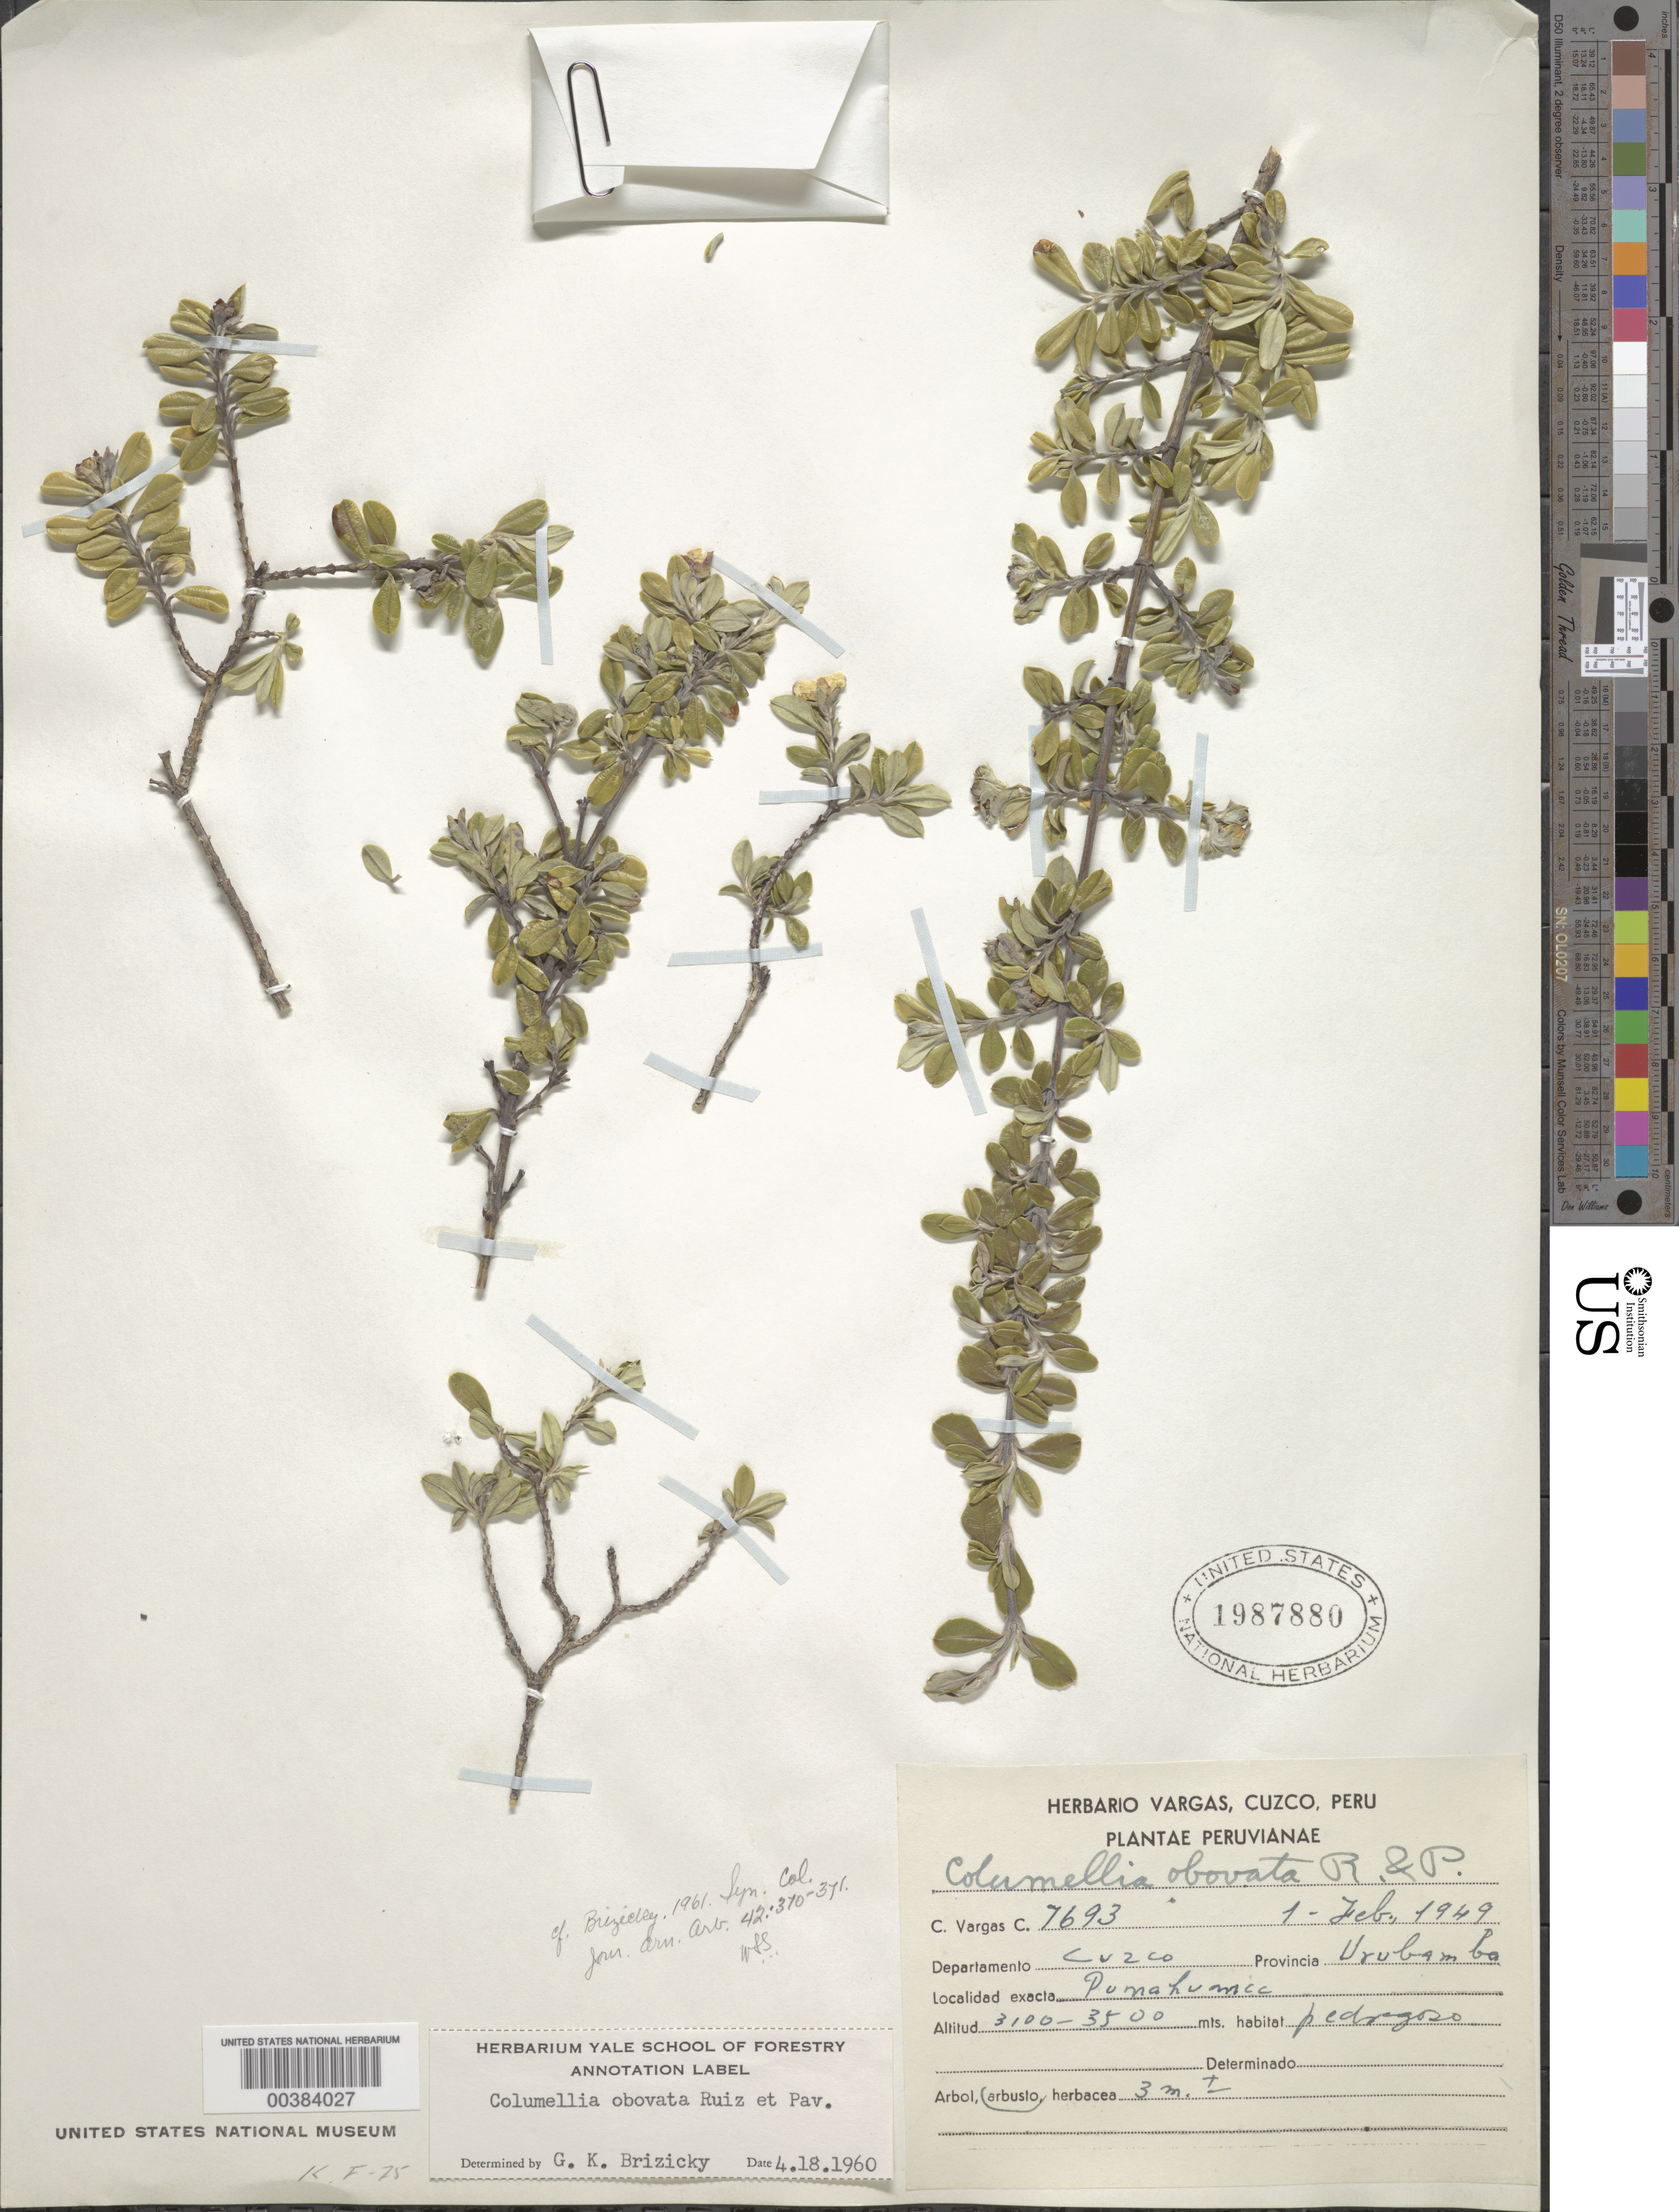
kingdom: Plantae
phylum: Tracheophyta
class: Magnoliopsida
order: Bruniales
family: Columelliaceae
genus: Columellia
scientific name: Columellia obovata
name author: Ruiz & Pav.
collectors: C. Vargas Calderón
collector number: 7693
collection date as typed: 01 Feb 1949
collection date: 1949-02-01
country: Peru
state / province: Cusco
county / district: Urubamba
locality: Pumahuanca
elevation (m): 3100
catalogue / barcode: US 1987880